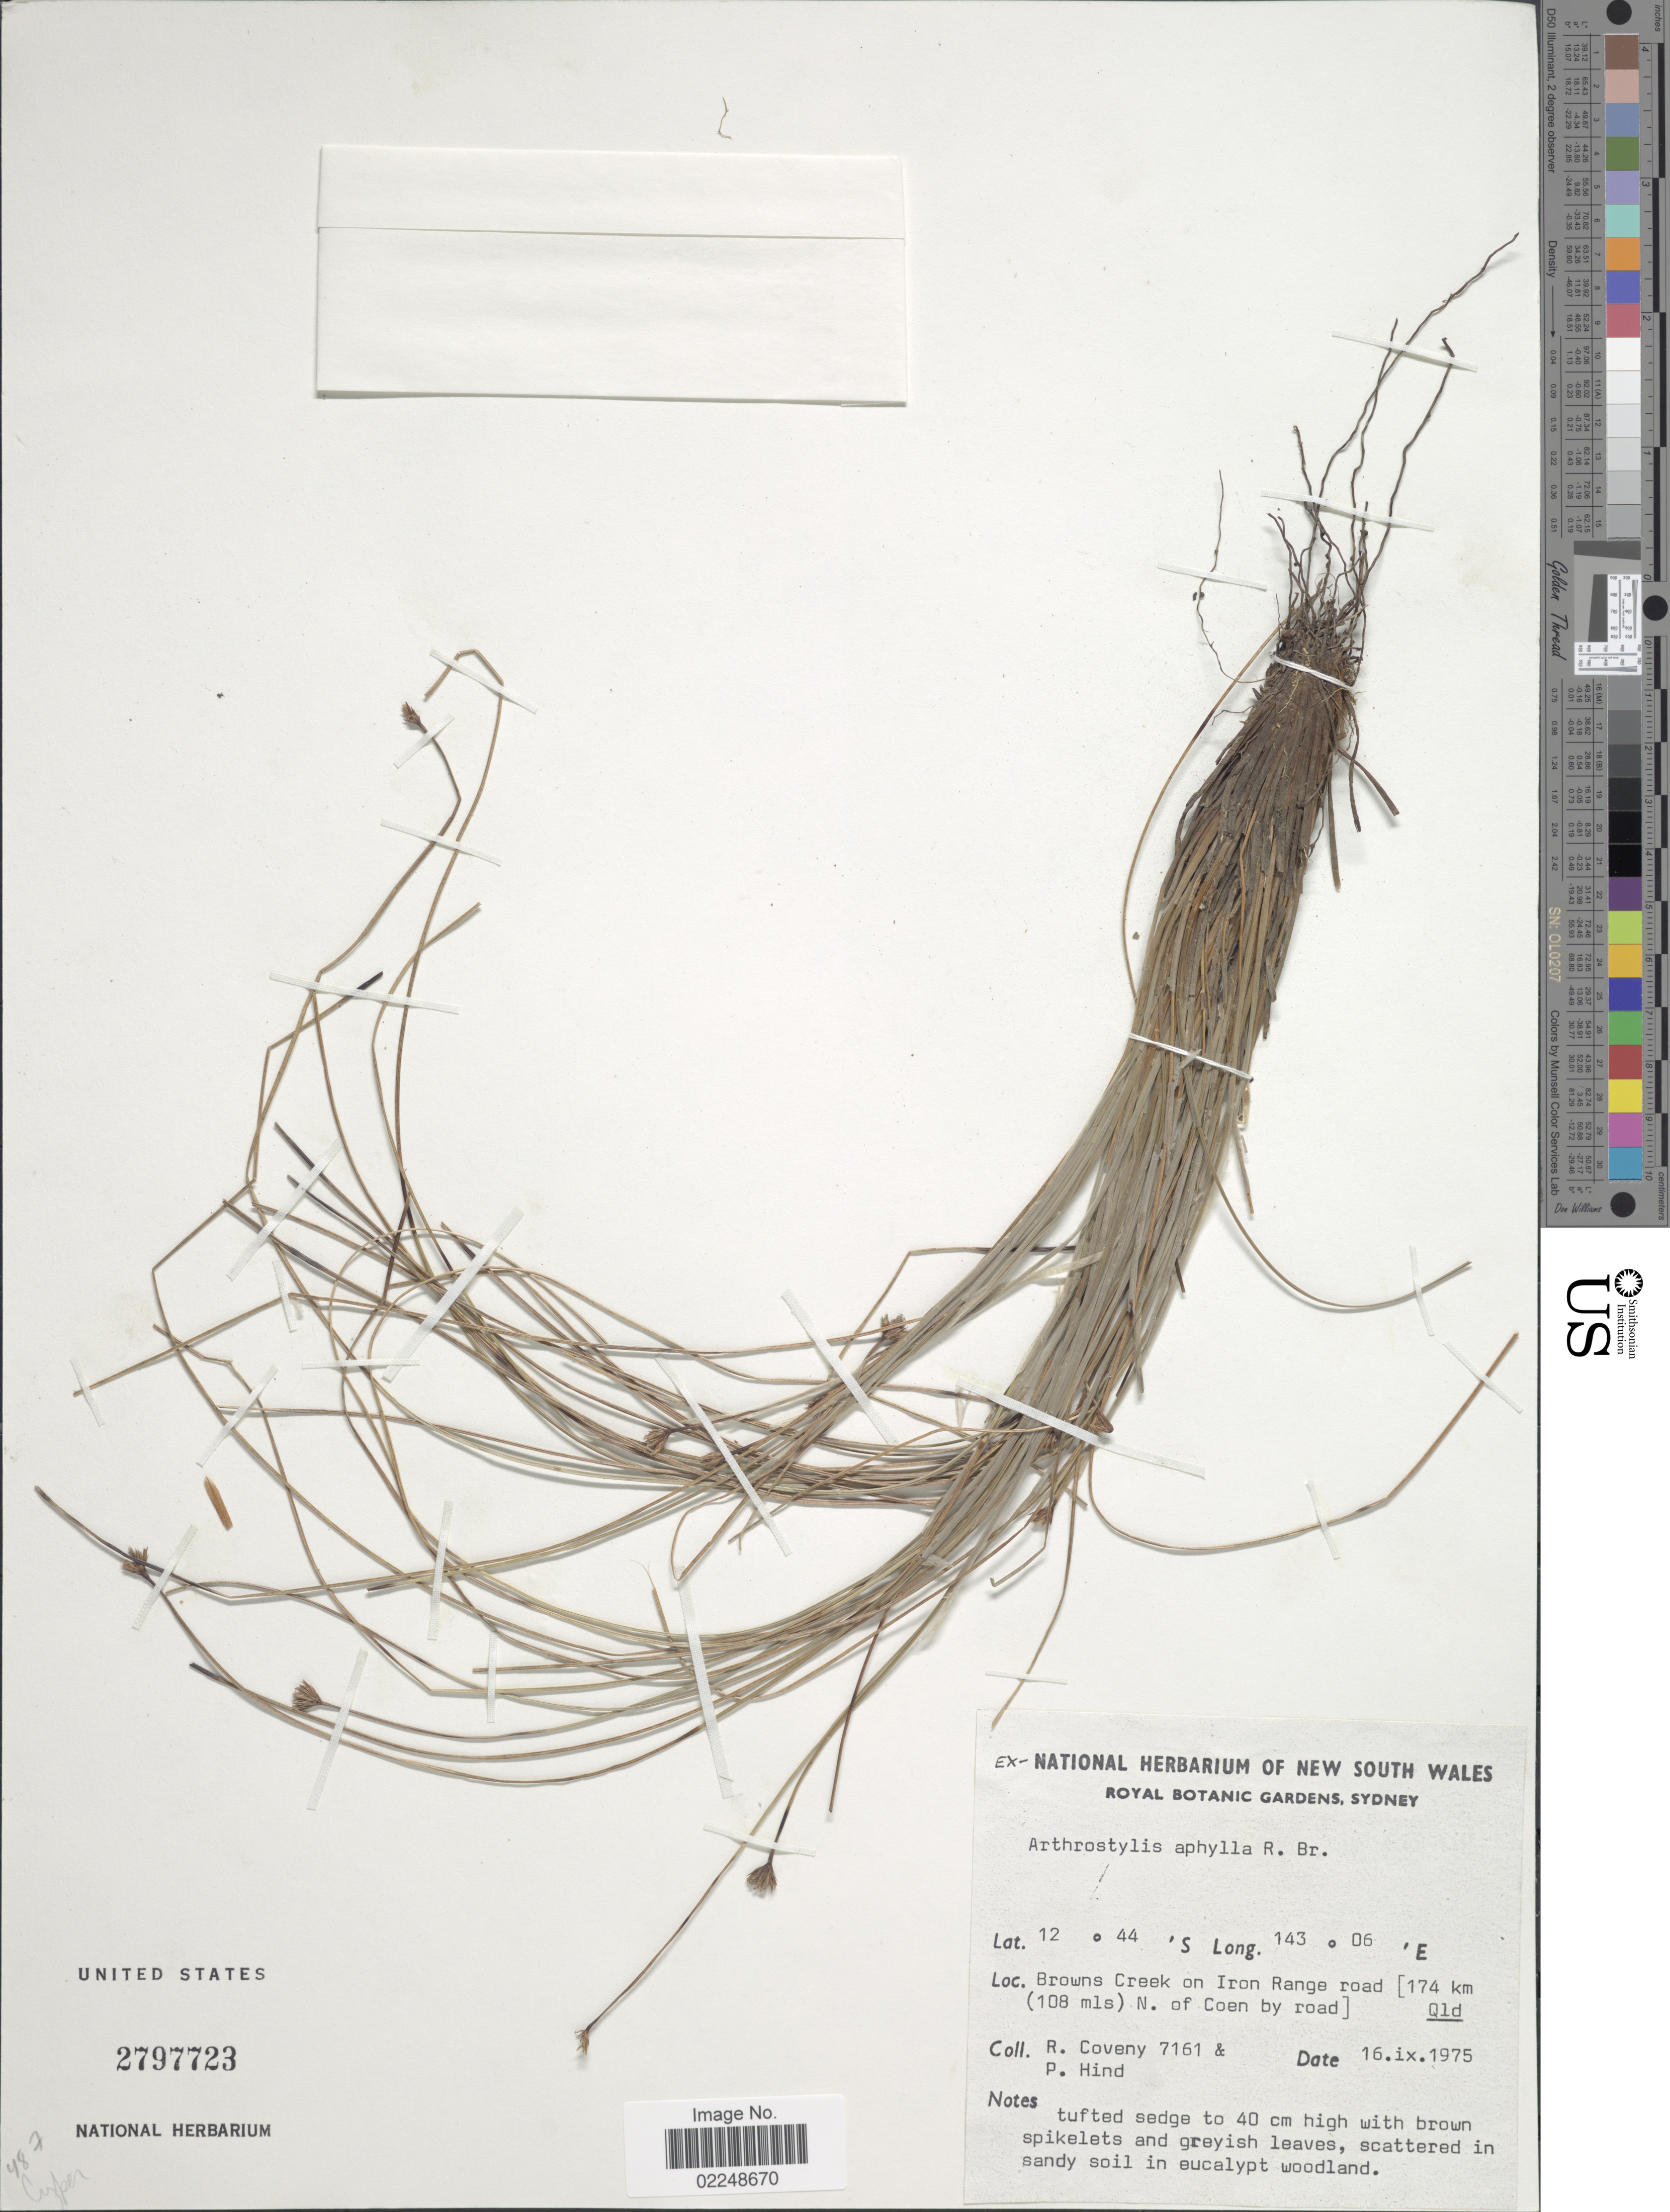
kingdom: Plantae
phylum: Tracheophyta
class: Liliopsida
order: Poales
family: Cyperaceae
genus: Arthrostylis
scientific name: Arthrostylis aphylla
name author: R. Br.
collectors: G. Coveny & P. Hind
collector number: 7161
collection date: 1975-09-16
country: Australia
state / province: Queensland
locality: Browns Creek on Iron Range Road (174 km (108mls) N. of Coen by road)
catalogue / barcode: US 2797723